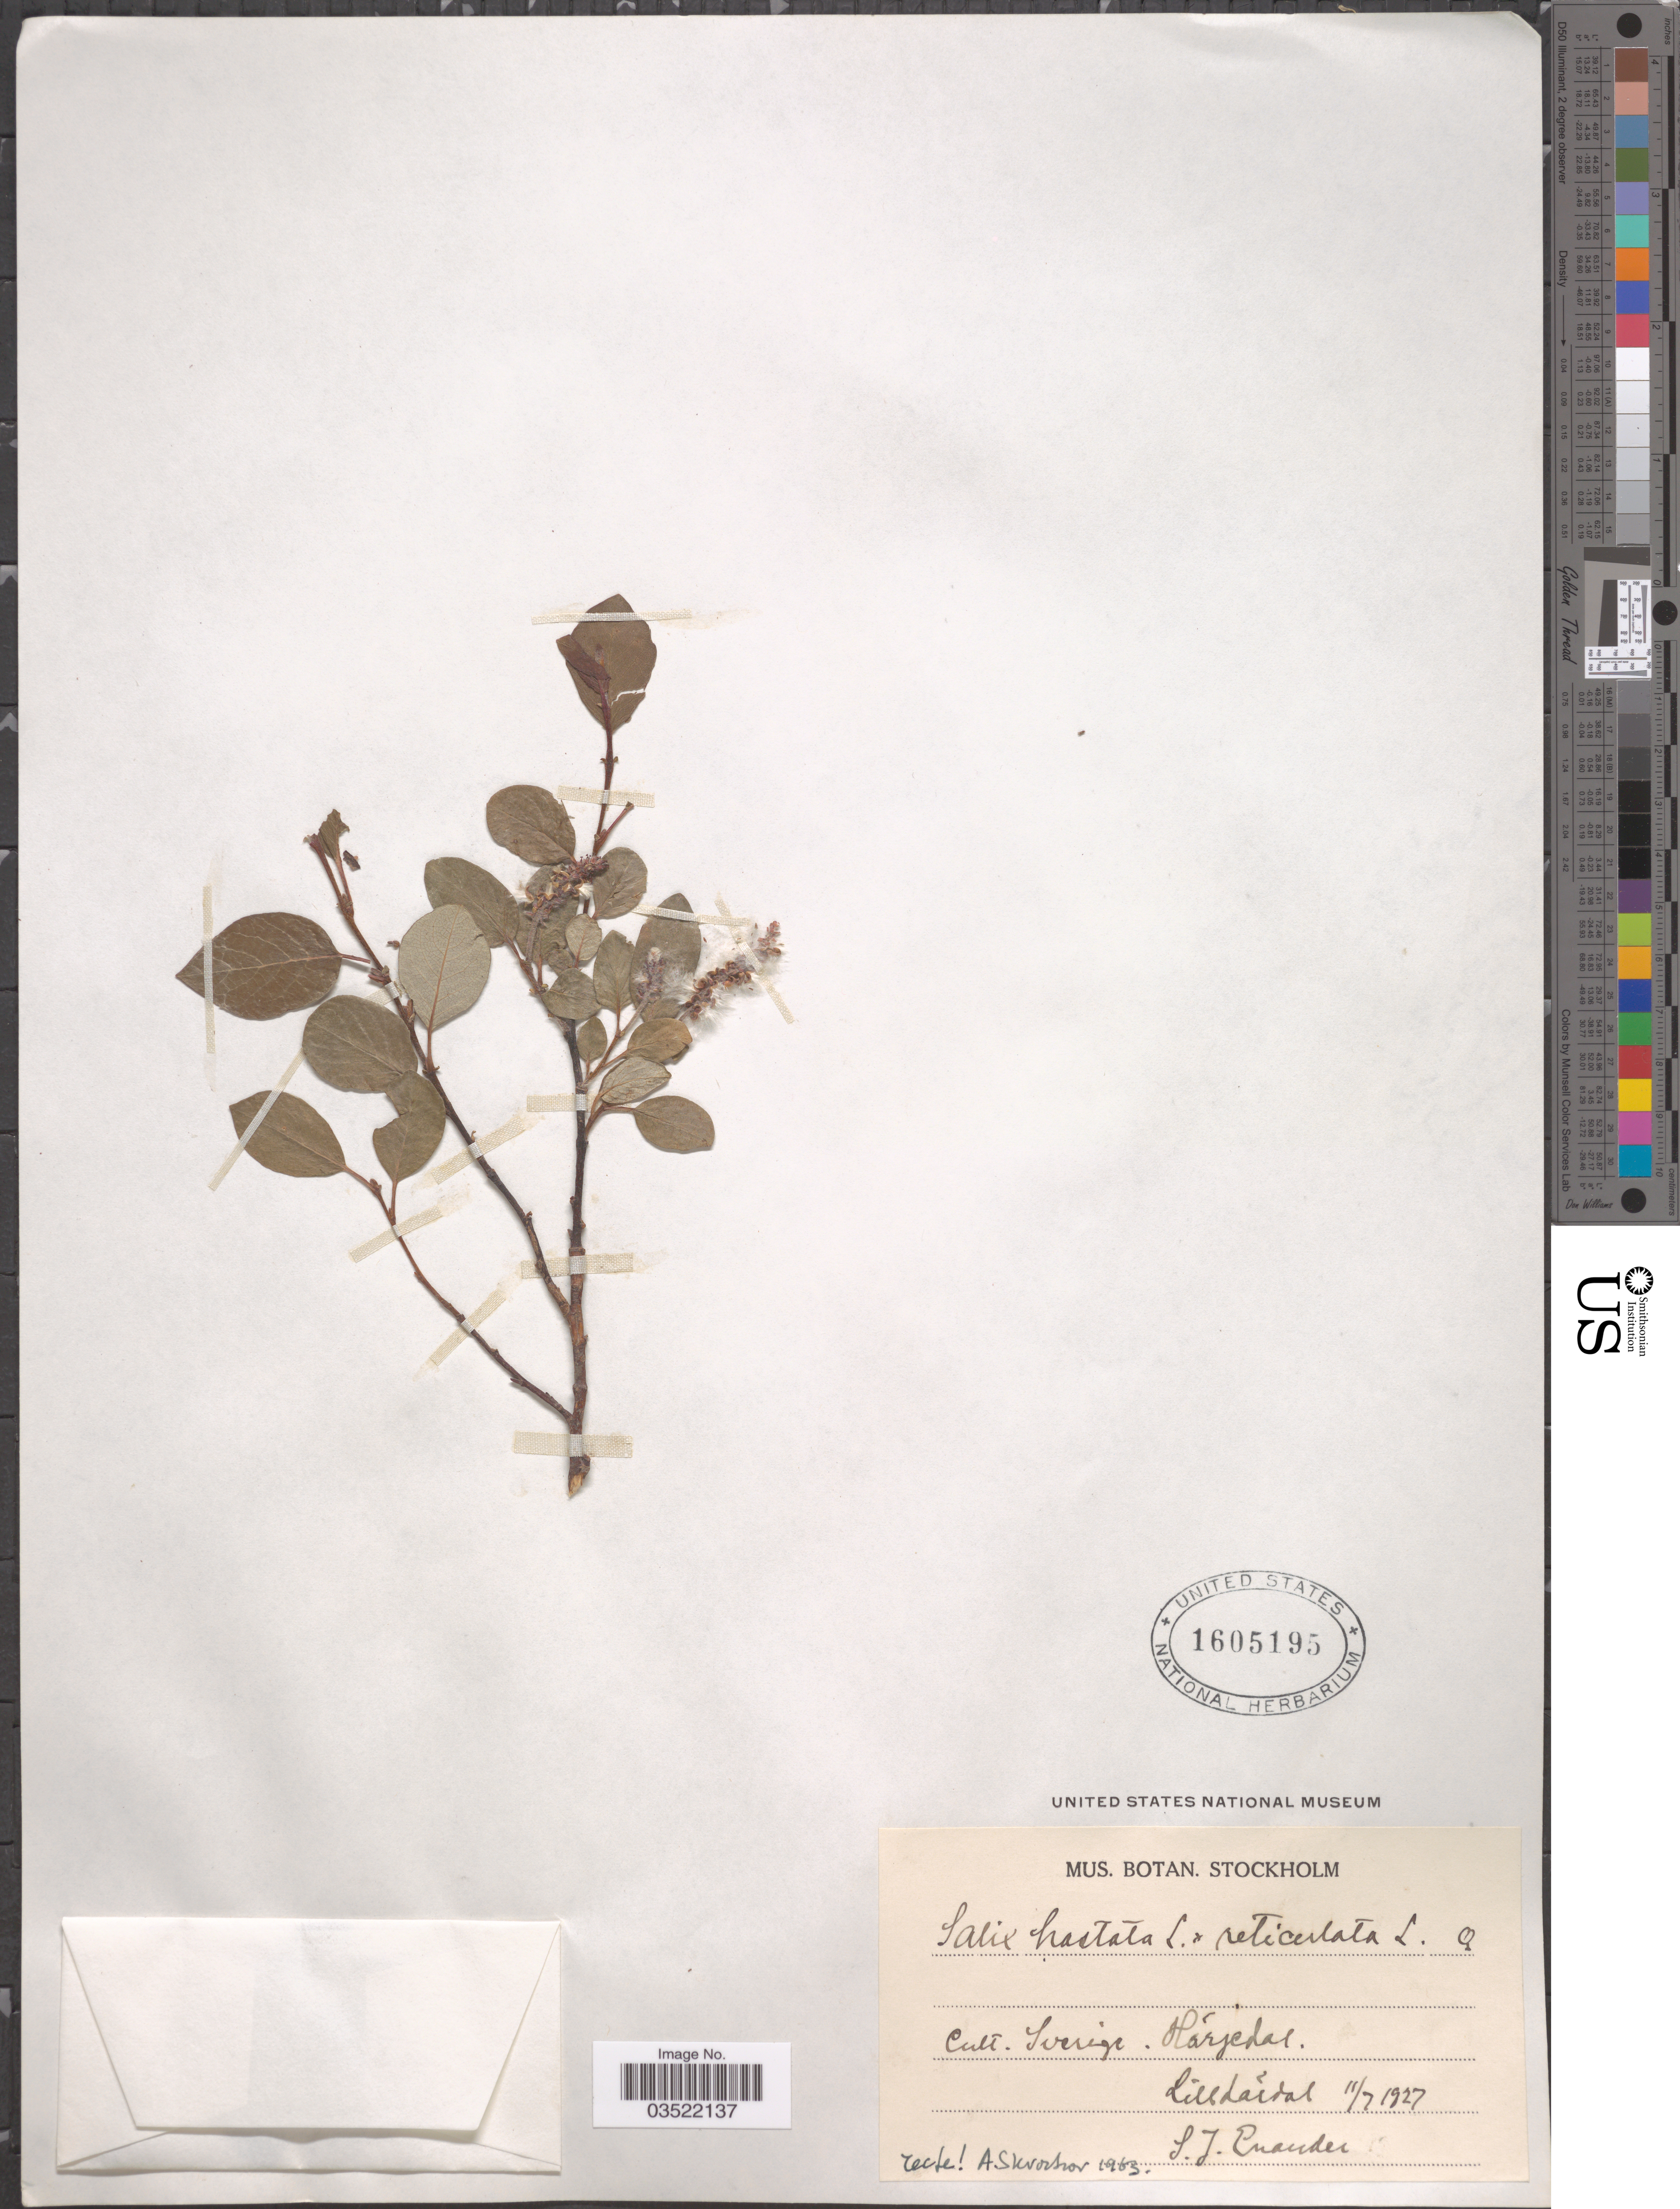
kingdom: Plantae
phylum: Tracheophyta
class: Magnoliopsida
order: Malpighiales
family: Salicaceae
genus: Salix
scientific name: Salix hastata x S. reticulata L.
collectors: S. Enander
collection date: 1927-07-11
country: Sweden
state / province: Stockholm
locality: Sverige. Härjedalen. Lillhärdal.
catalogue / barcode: US 1605195